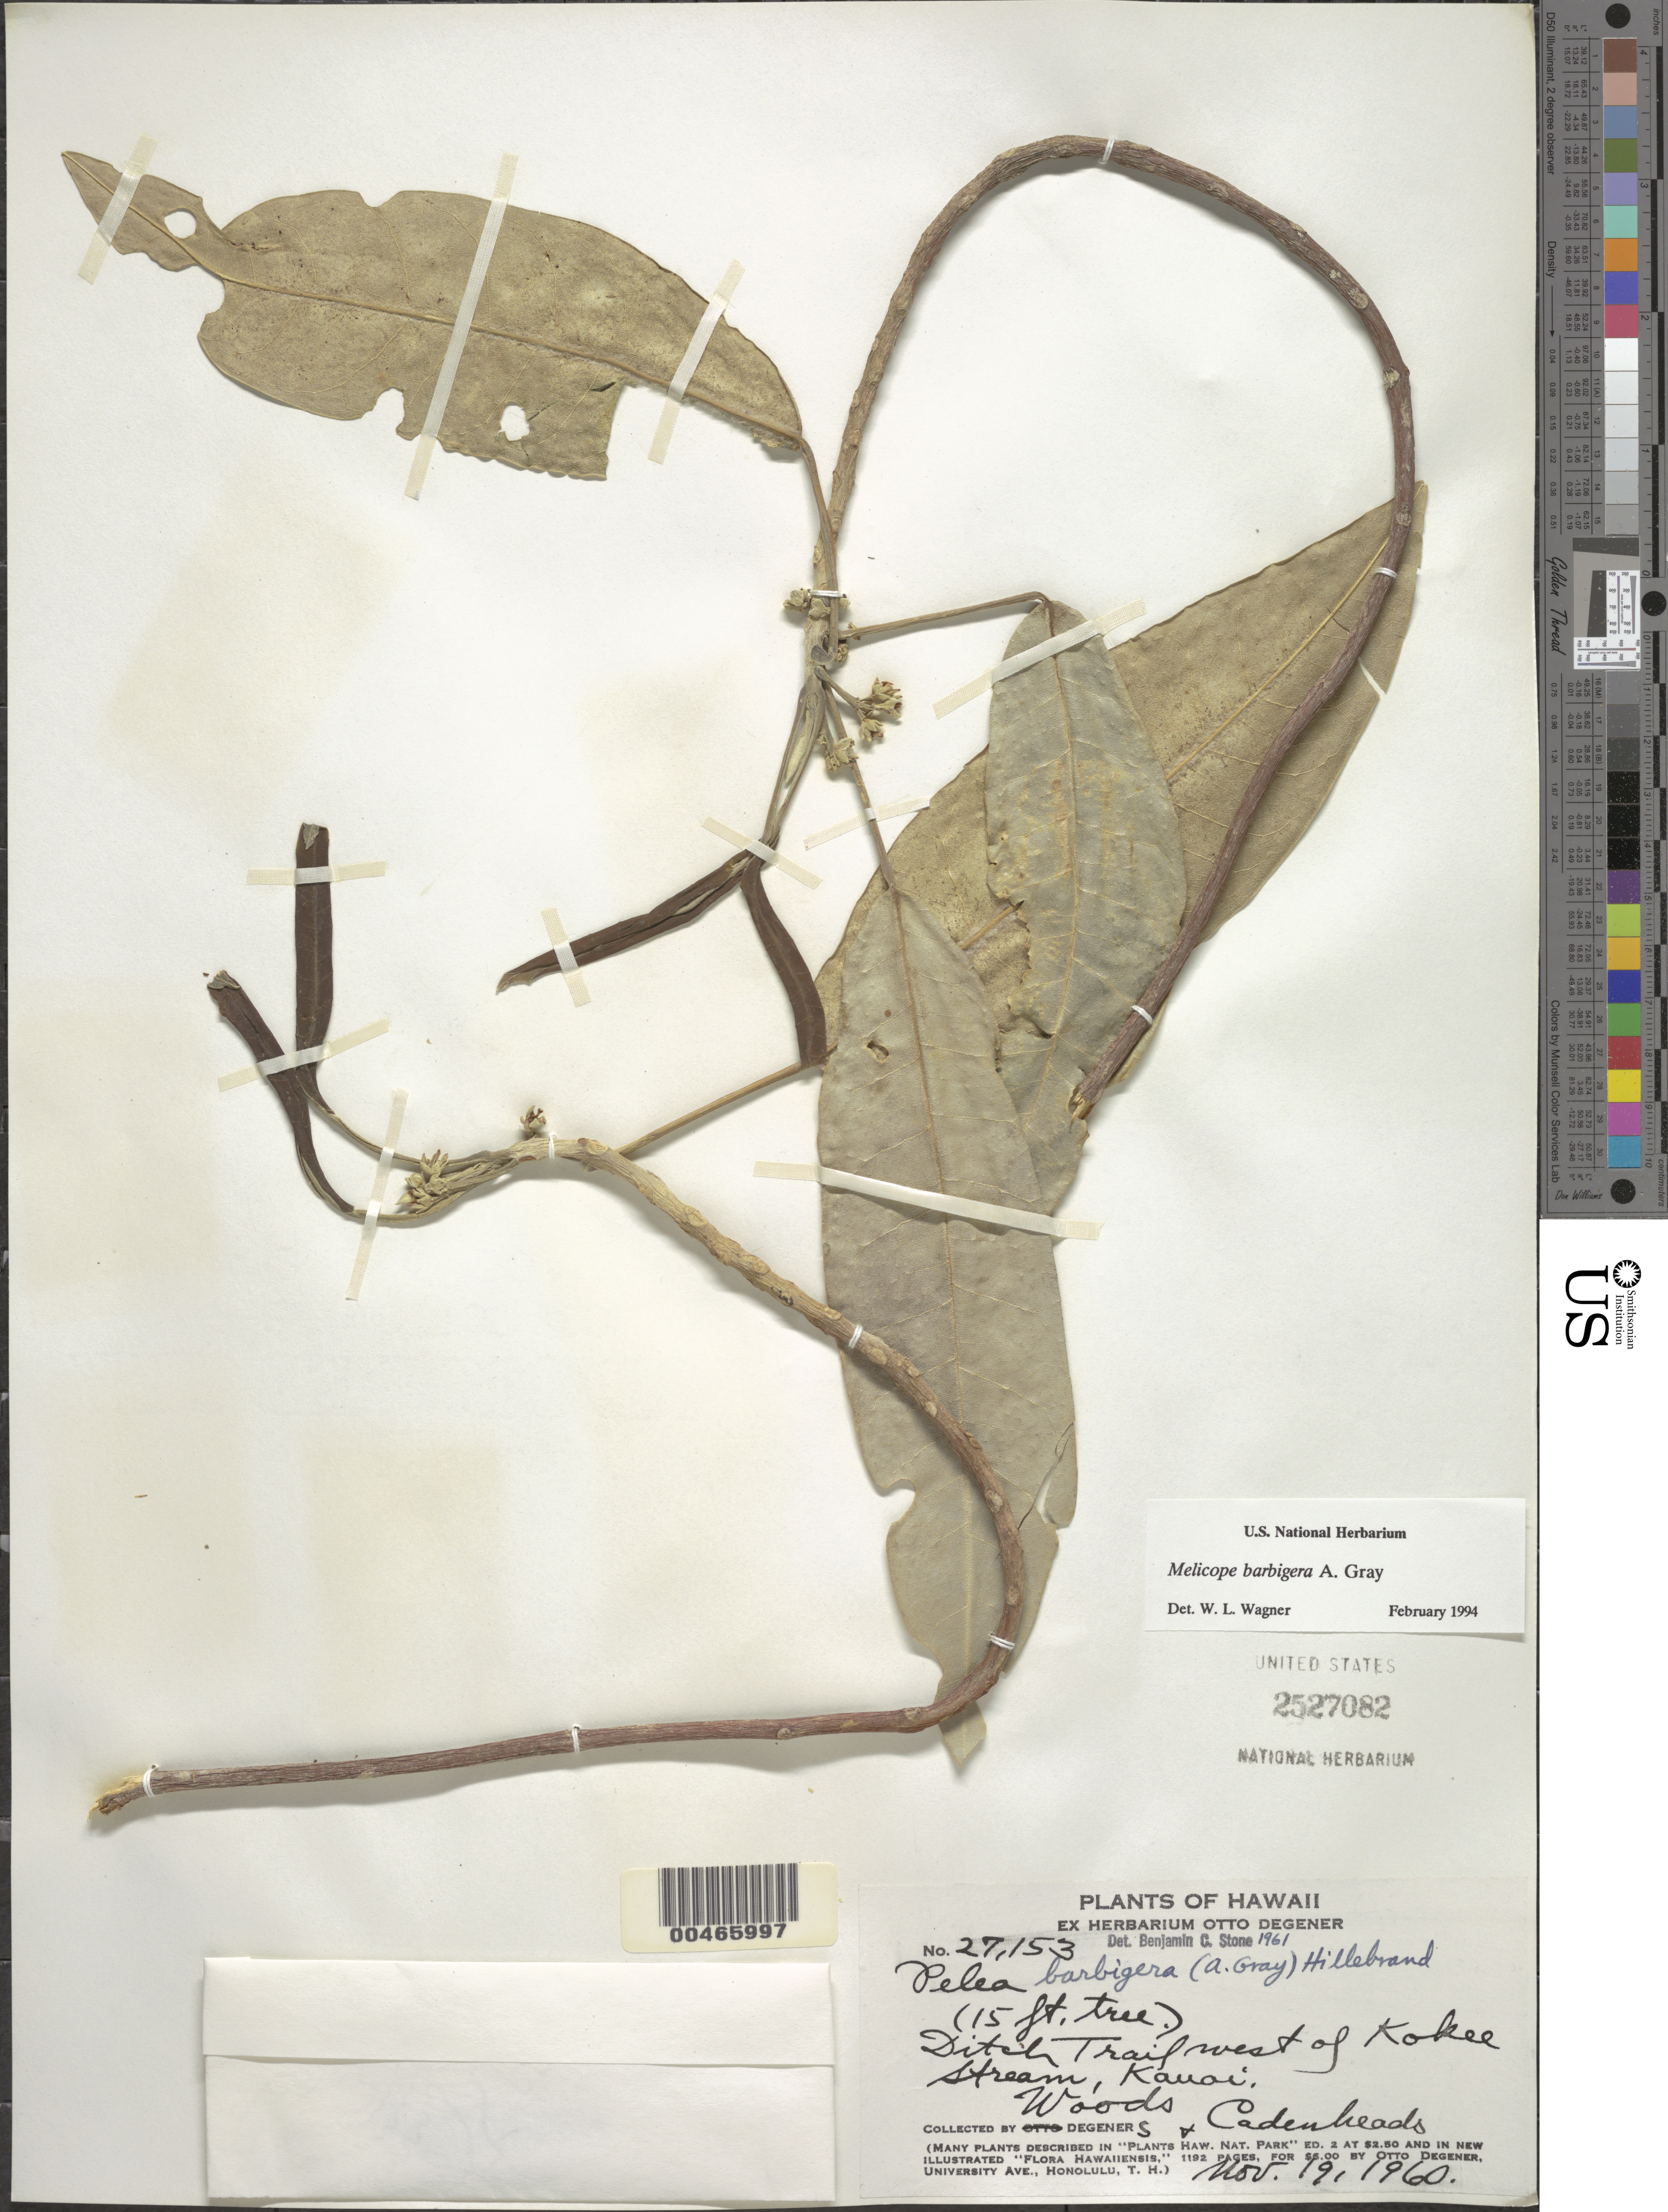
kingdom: Plantae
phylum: Tracheophyta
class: Magnoliopsida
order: Sapindales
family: Rutaceae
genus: Melicope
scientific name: Melicope barbigera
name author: A. Gray in Wilkes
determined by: Wagner, W. L., (BOT), Smithsonian Institution - National Museum of Natural History (UNITED STATES)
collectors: -. Degeners & Cadenheads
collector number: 27153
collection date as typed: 19 Nov 1960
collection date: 1960-11-19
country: United States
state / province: Hawaii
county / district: Kauai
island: Kaua'i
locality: Ditch Trail W of Kokee Stream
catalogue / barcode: US 2527082